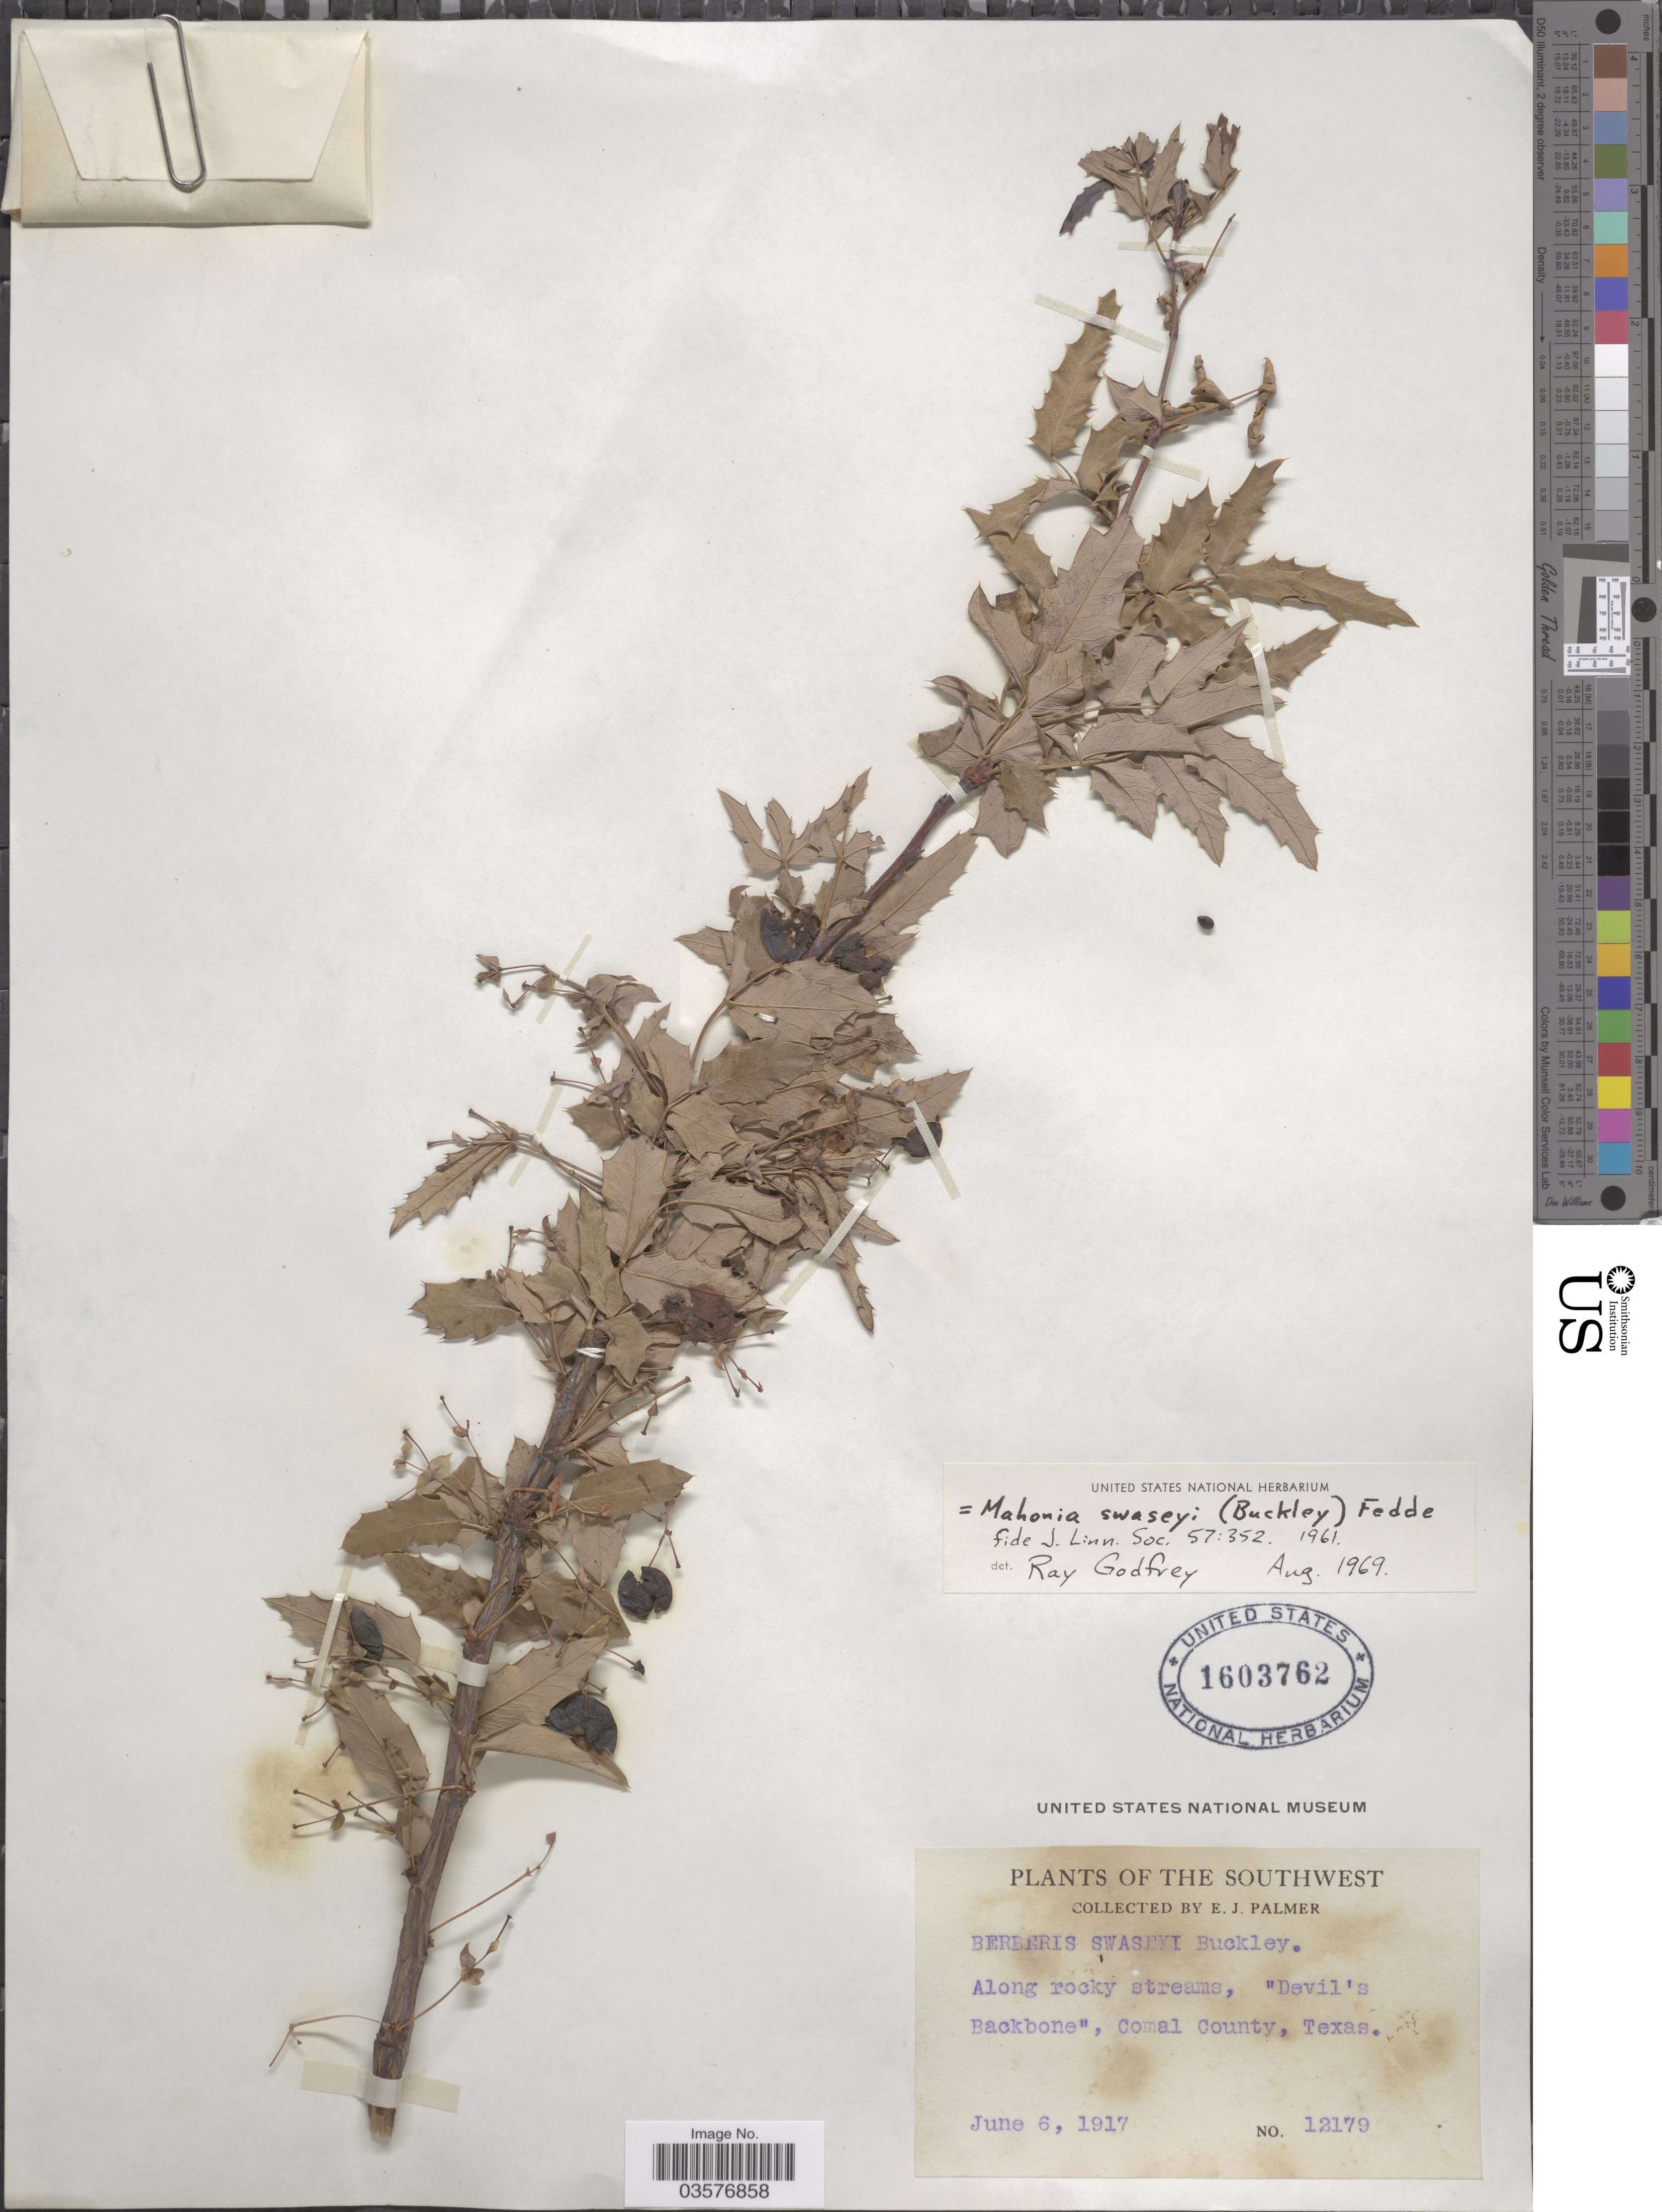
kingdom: Plantae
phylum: Tracheophyta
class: Magnoliopsida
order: Ranunculales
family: Berberidaceae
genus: Mahonia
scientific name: Mahonia swaseyi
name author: (Buckley ex M.J. Young) Fedde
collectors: E. J. Palmer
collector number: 12179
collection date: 1917-06-06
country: United States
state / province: Texas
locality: The Southwest. Along rocky streams, "Devil's Backbone", Comal County.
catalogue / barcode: US 1603762